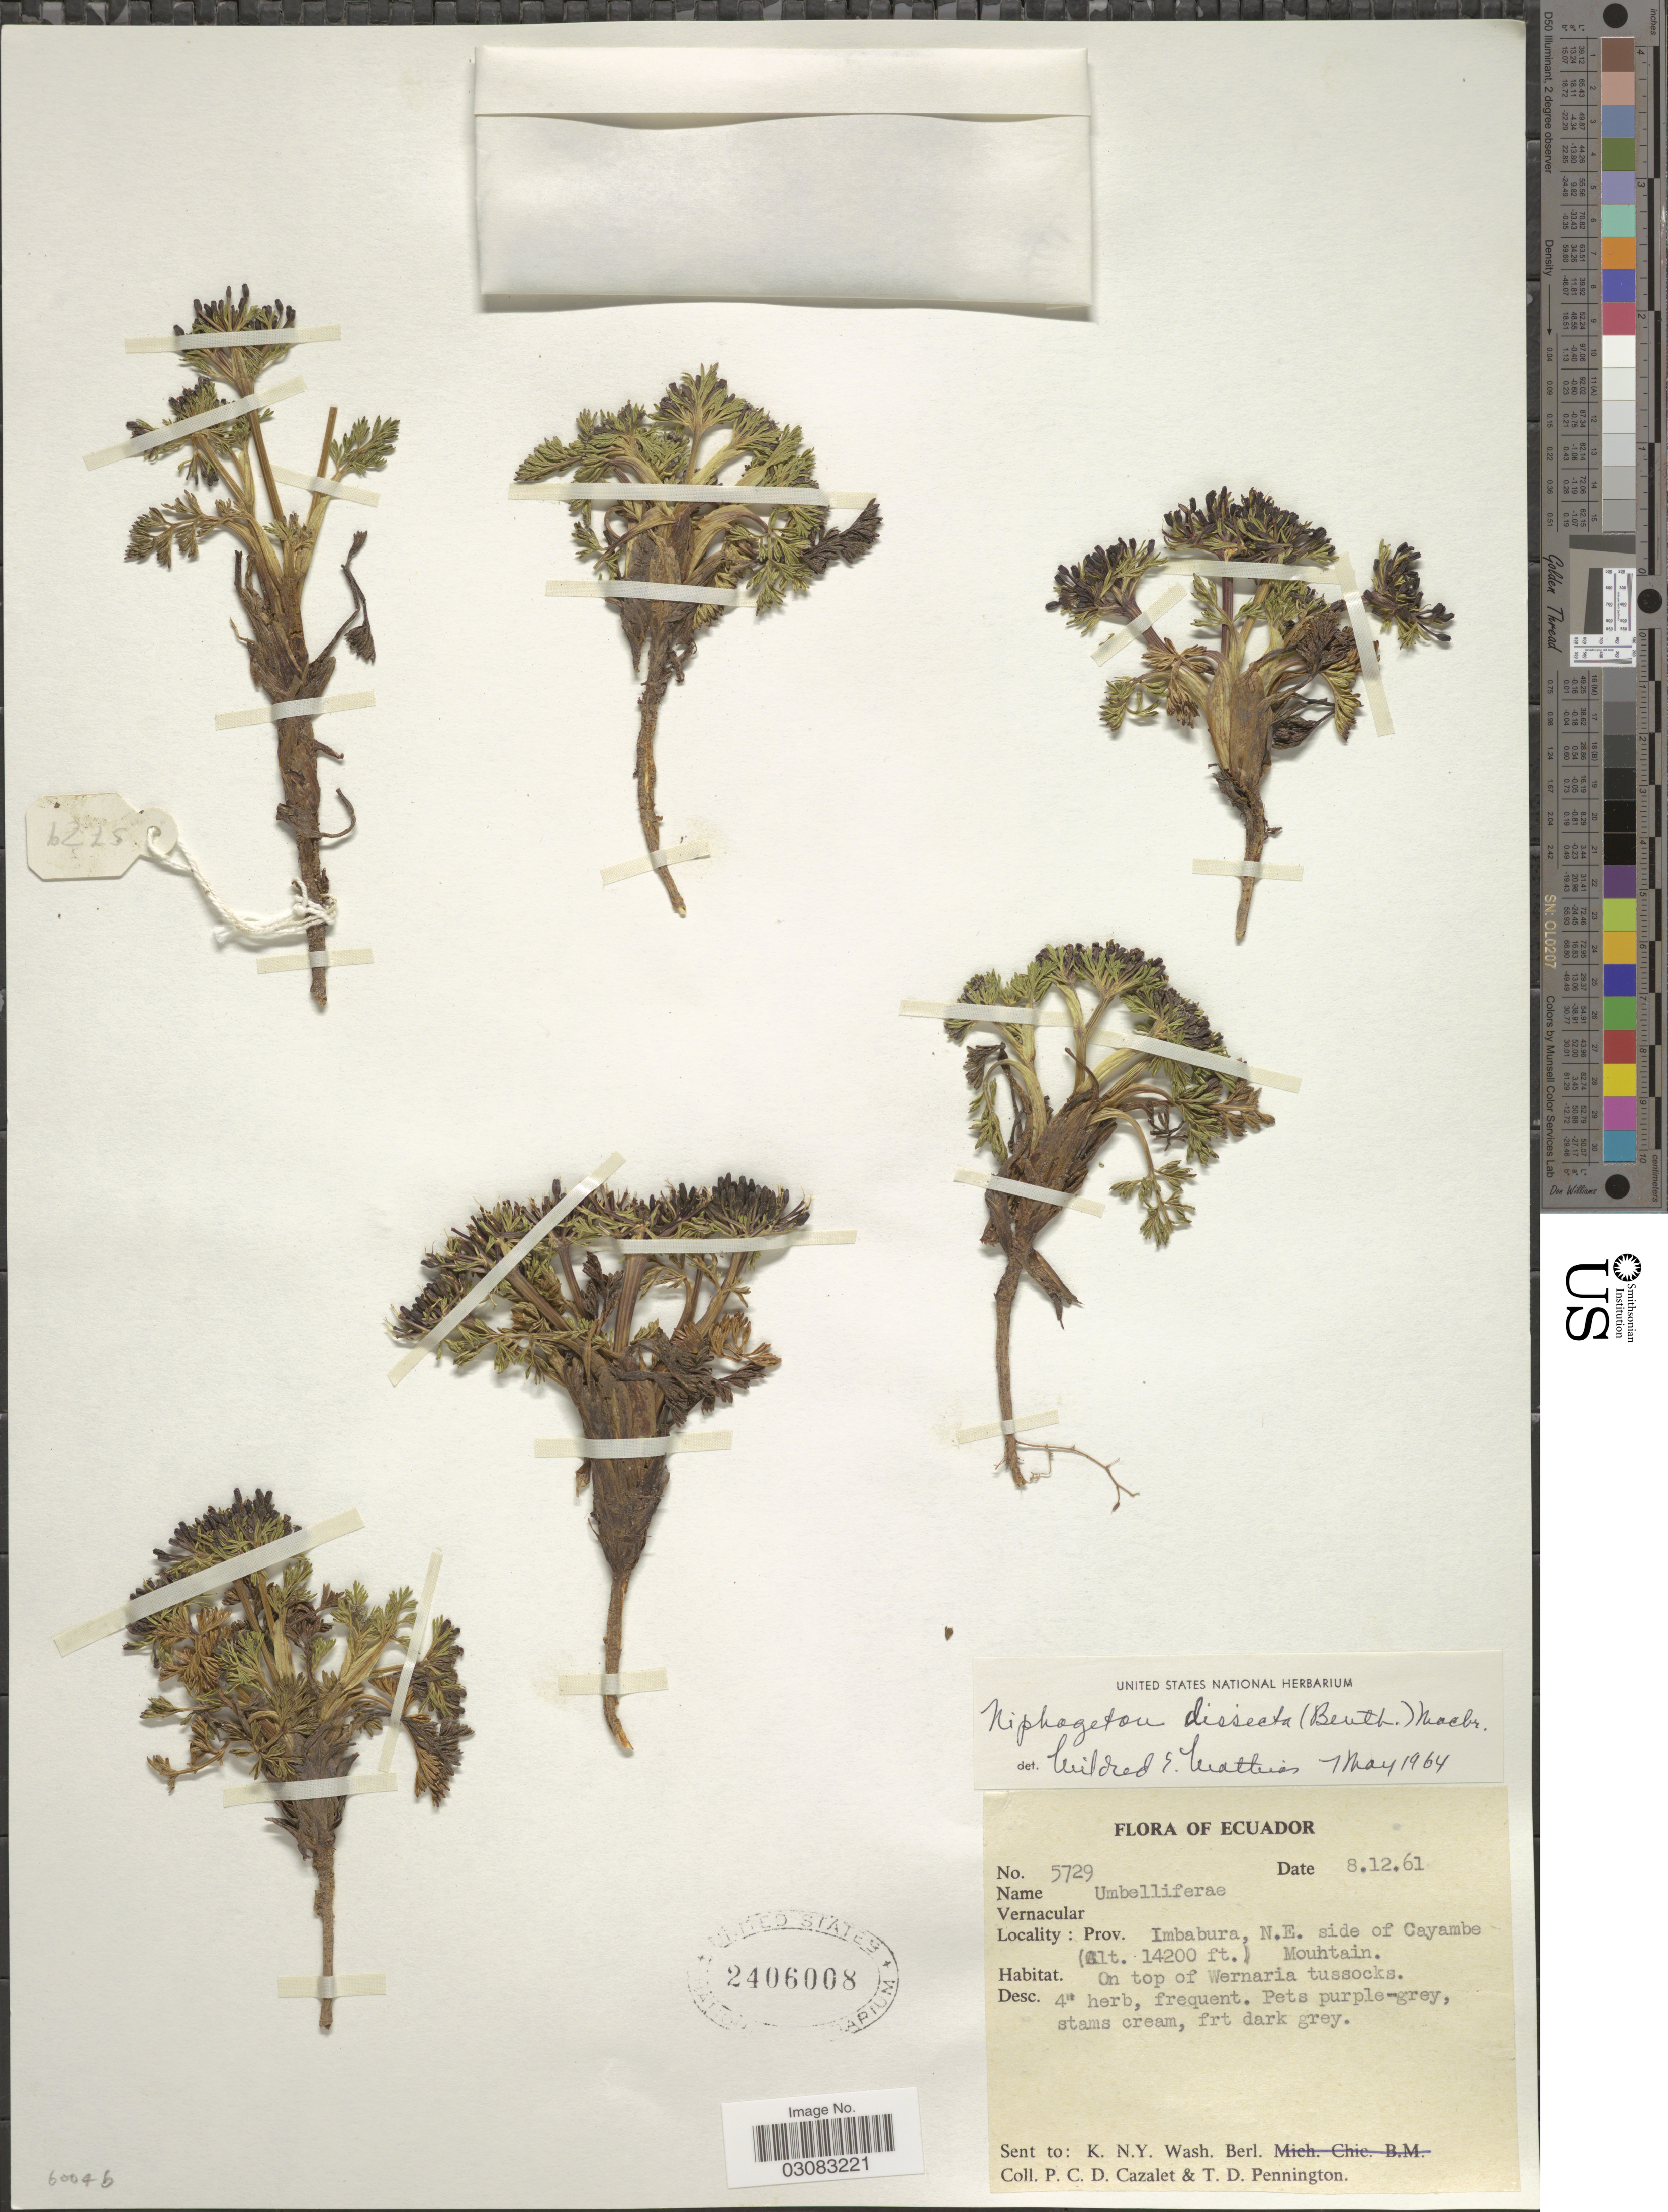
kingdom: Plantae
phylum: Tracheophyta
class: Magnoliopsida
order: Apiales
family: Apiaceae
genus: Niphogeton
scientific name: Niphogeton dissecta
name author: (Benth.) J.F. Macbr.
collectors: P. C. D. Cazalet & T. D. Pennington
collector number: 5729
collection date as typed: Transcribed d/m/y: 8/12/61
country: Ecuador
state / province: Imbabura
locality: Prov. Imbabura, N. E. side of Cayambe Mountain. On top of Wernaria tussocks.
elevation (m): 4328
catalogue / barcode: US 2406008